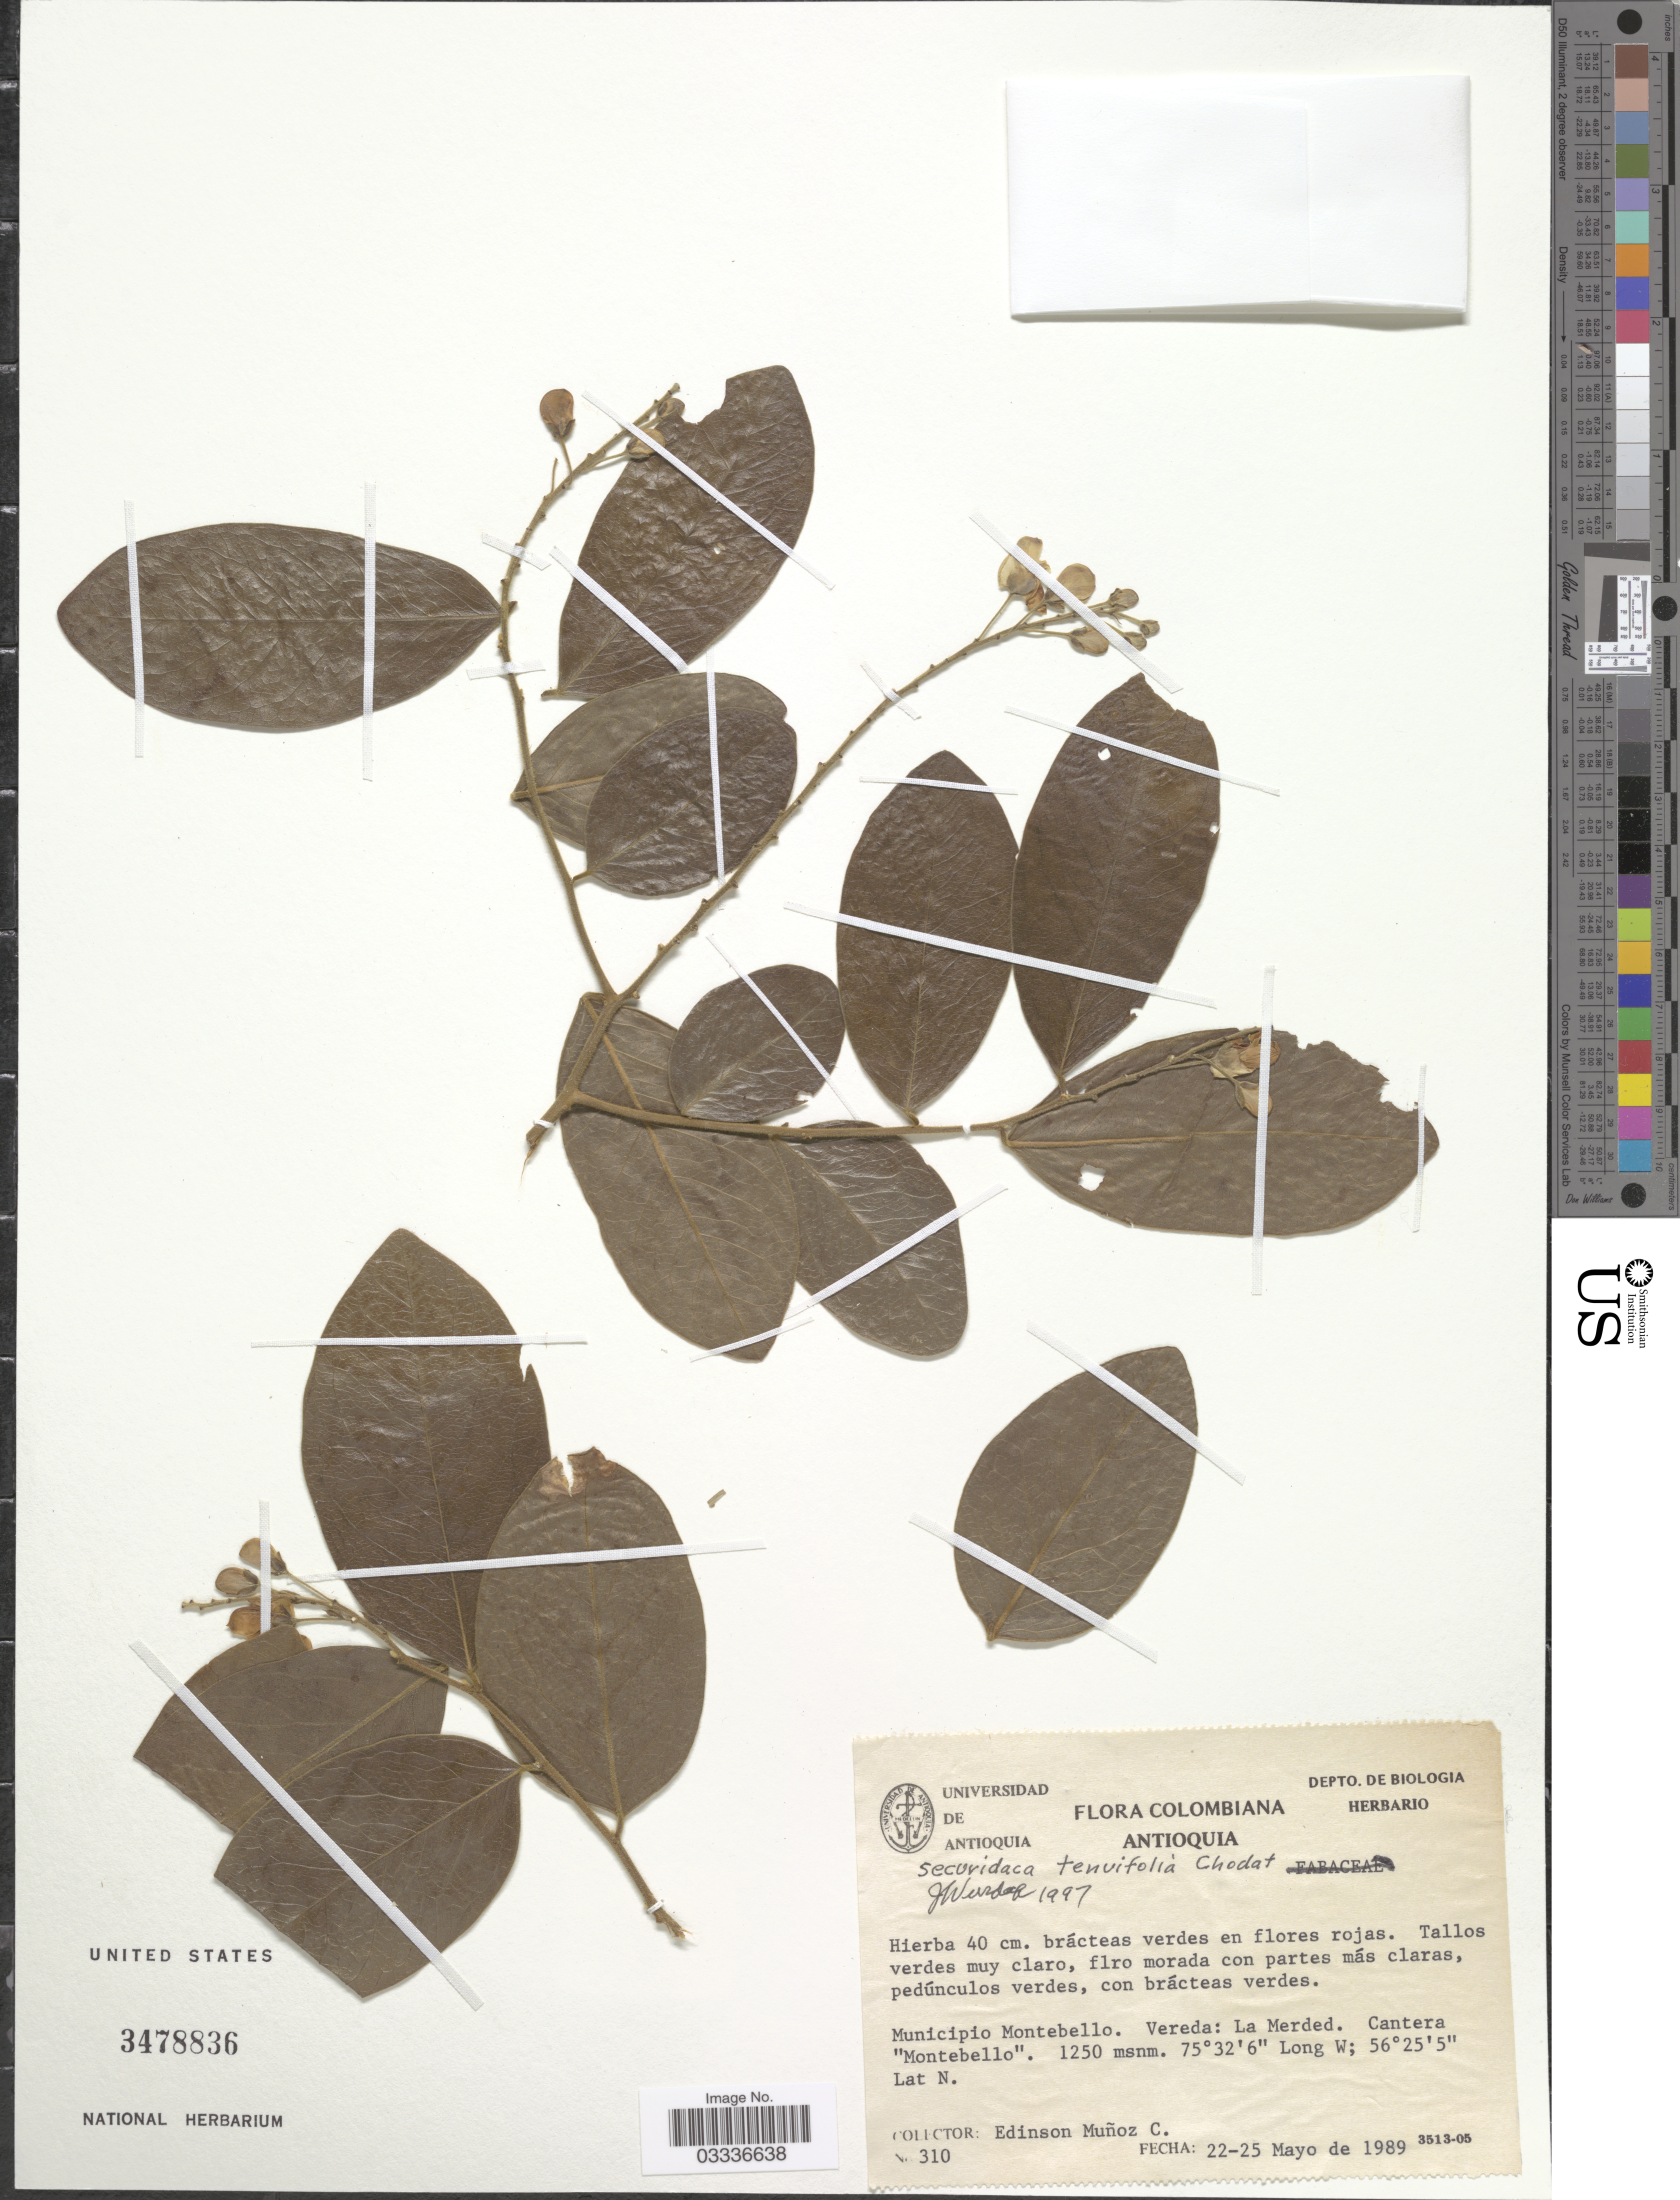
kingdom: Plantae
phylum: Tracheophyta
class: Magnoliopsida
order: Fabales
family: Polygalaceae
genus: Securidaca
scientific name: Securidaca tenuifolia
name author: Chodat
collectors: E. Muñoz C.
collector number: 310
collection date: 1989-05-22/1989-05-25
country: Colombia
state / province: Antioquia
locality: Municipio Montebello. Vereda: La Merded. Cantera "Montebello".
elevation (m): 1250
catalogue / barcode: US 3478836